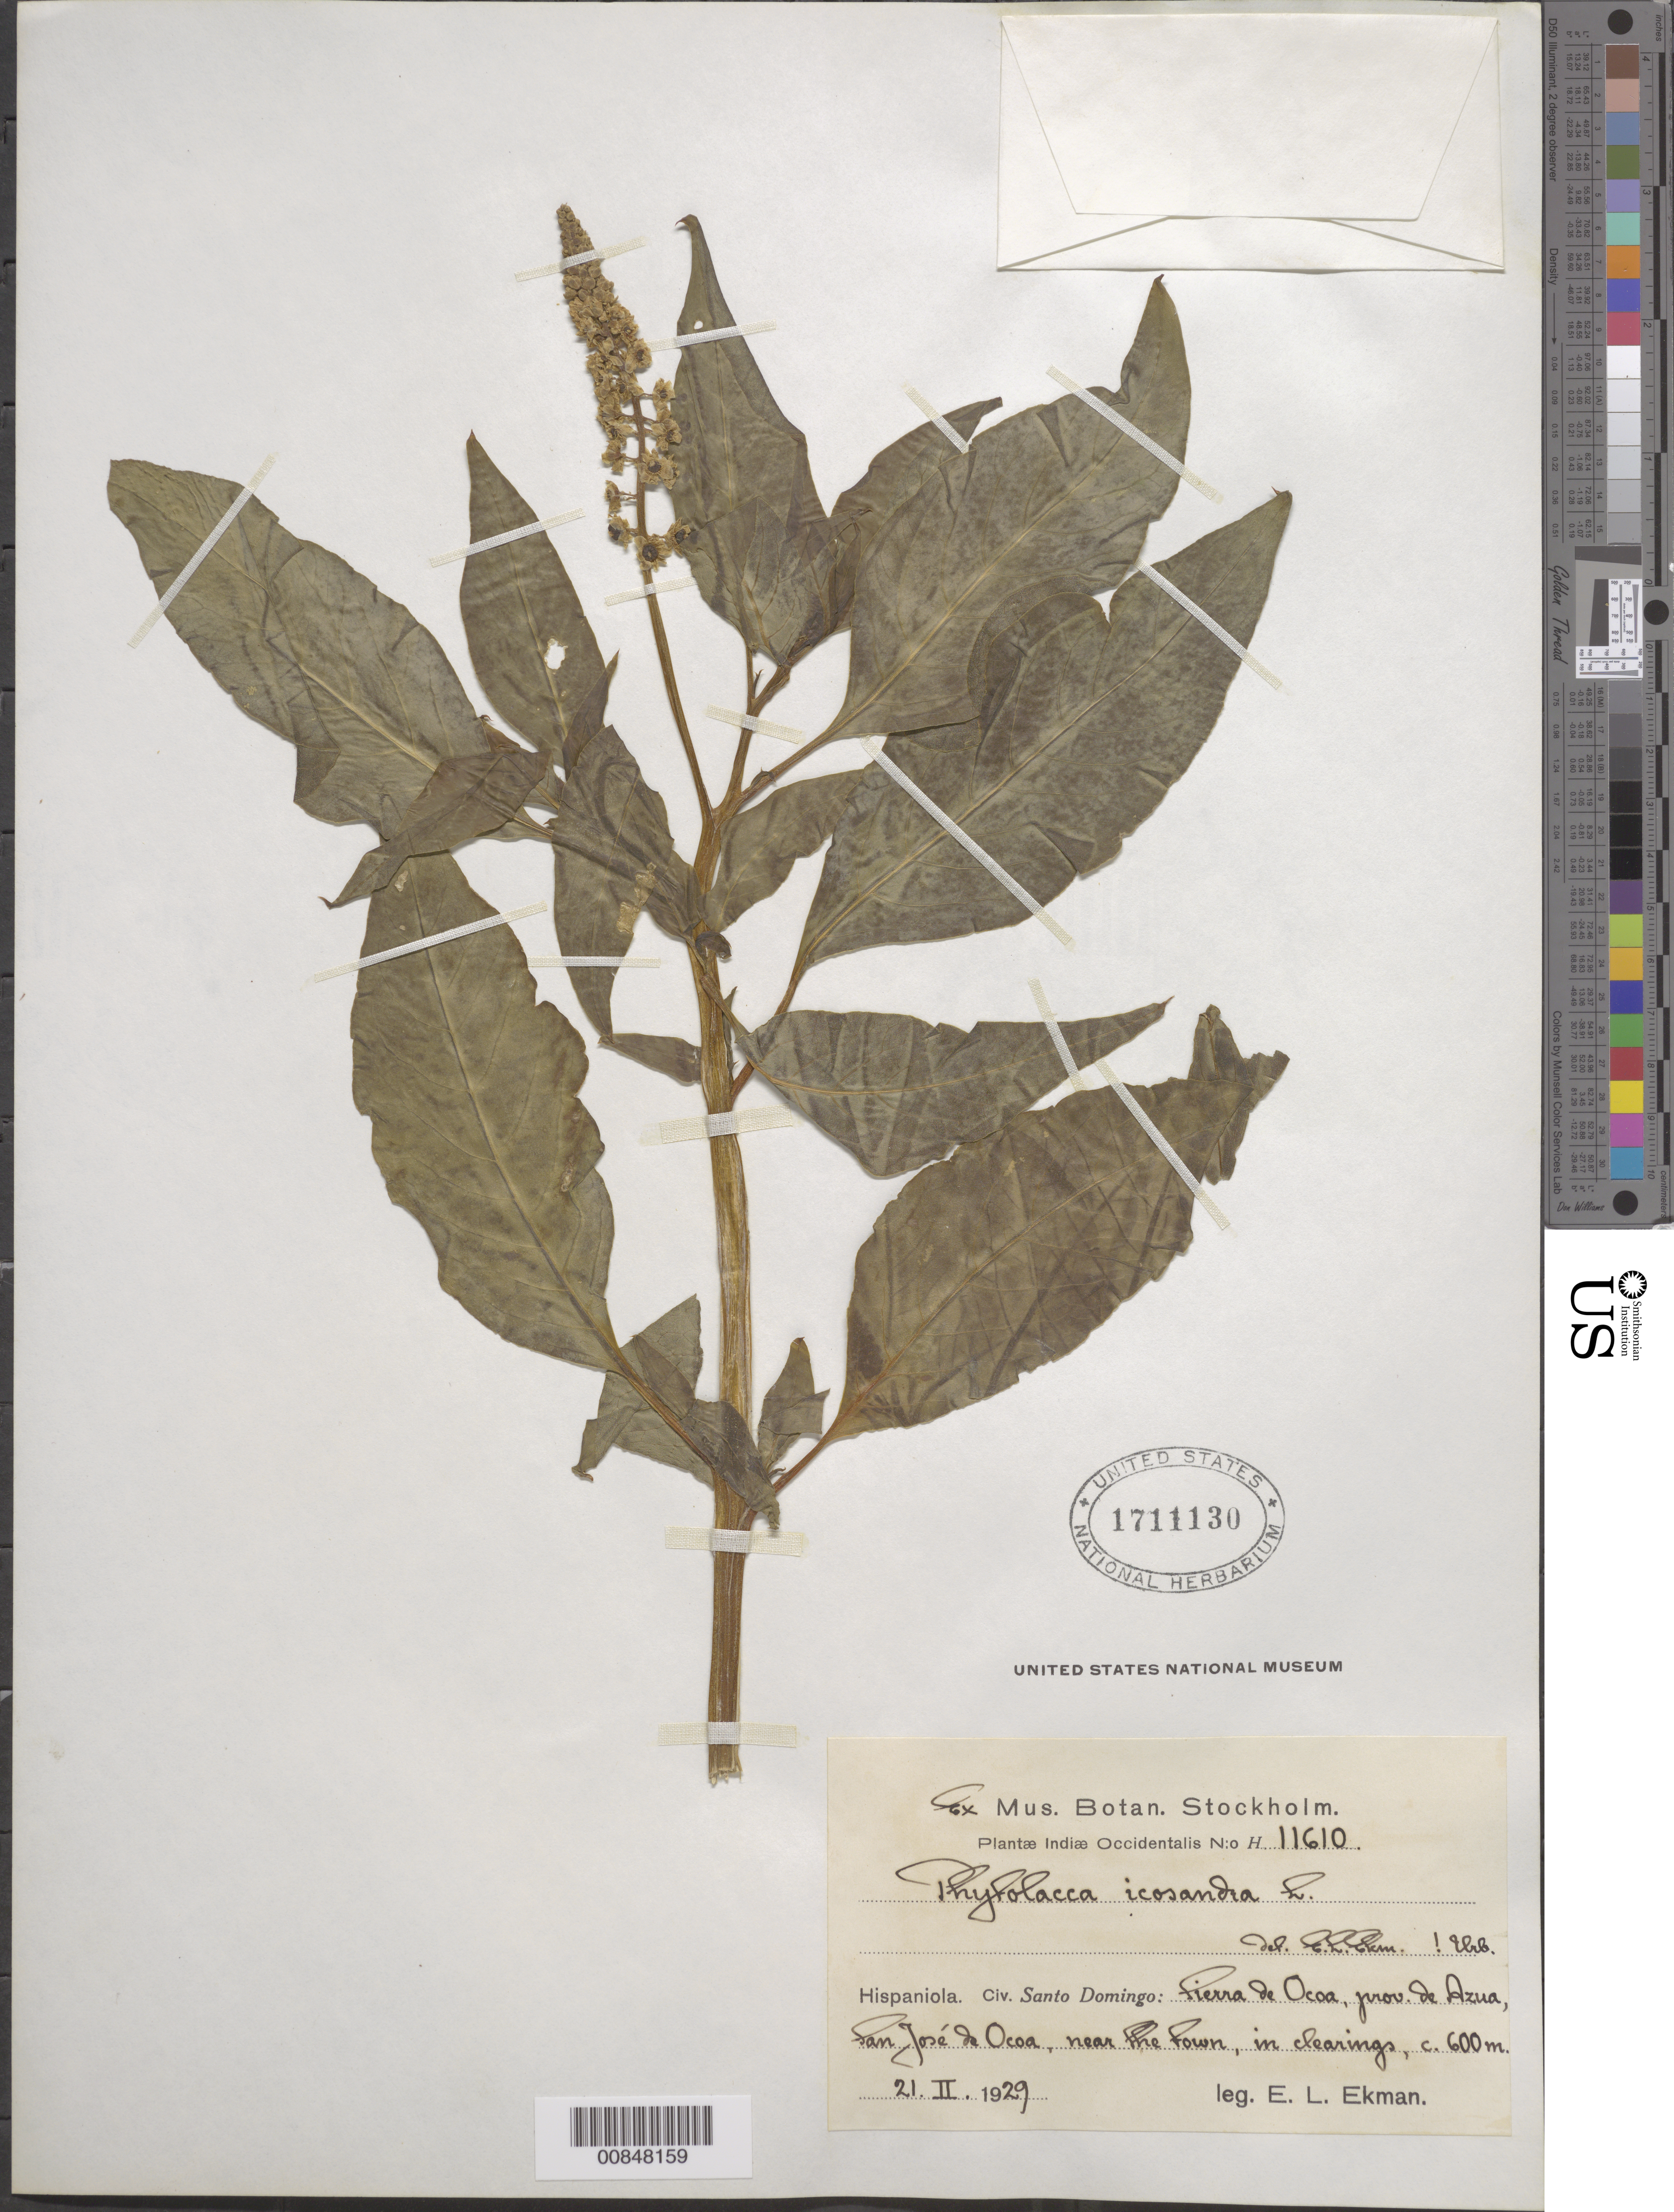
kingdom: Plantae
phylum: Tracheophyta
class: Magnoliopsida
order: Caryophyllales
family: Phytolaccaceae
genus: Phytolacca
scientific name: Phytolacca icosandra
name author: L.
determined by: Urban, Ignatz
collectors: E. L. Ekman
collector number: H 11610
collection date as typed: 21 Feb 1929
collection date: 1929-02-21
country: Dominican Republic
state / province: Azua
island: Hispaniola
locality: Sierra de Ocoa, San José de Ocoa, near the town.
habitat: In clearings.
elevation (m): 600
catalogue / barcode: US 1711130